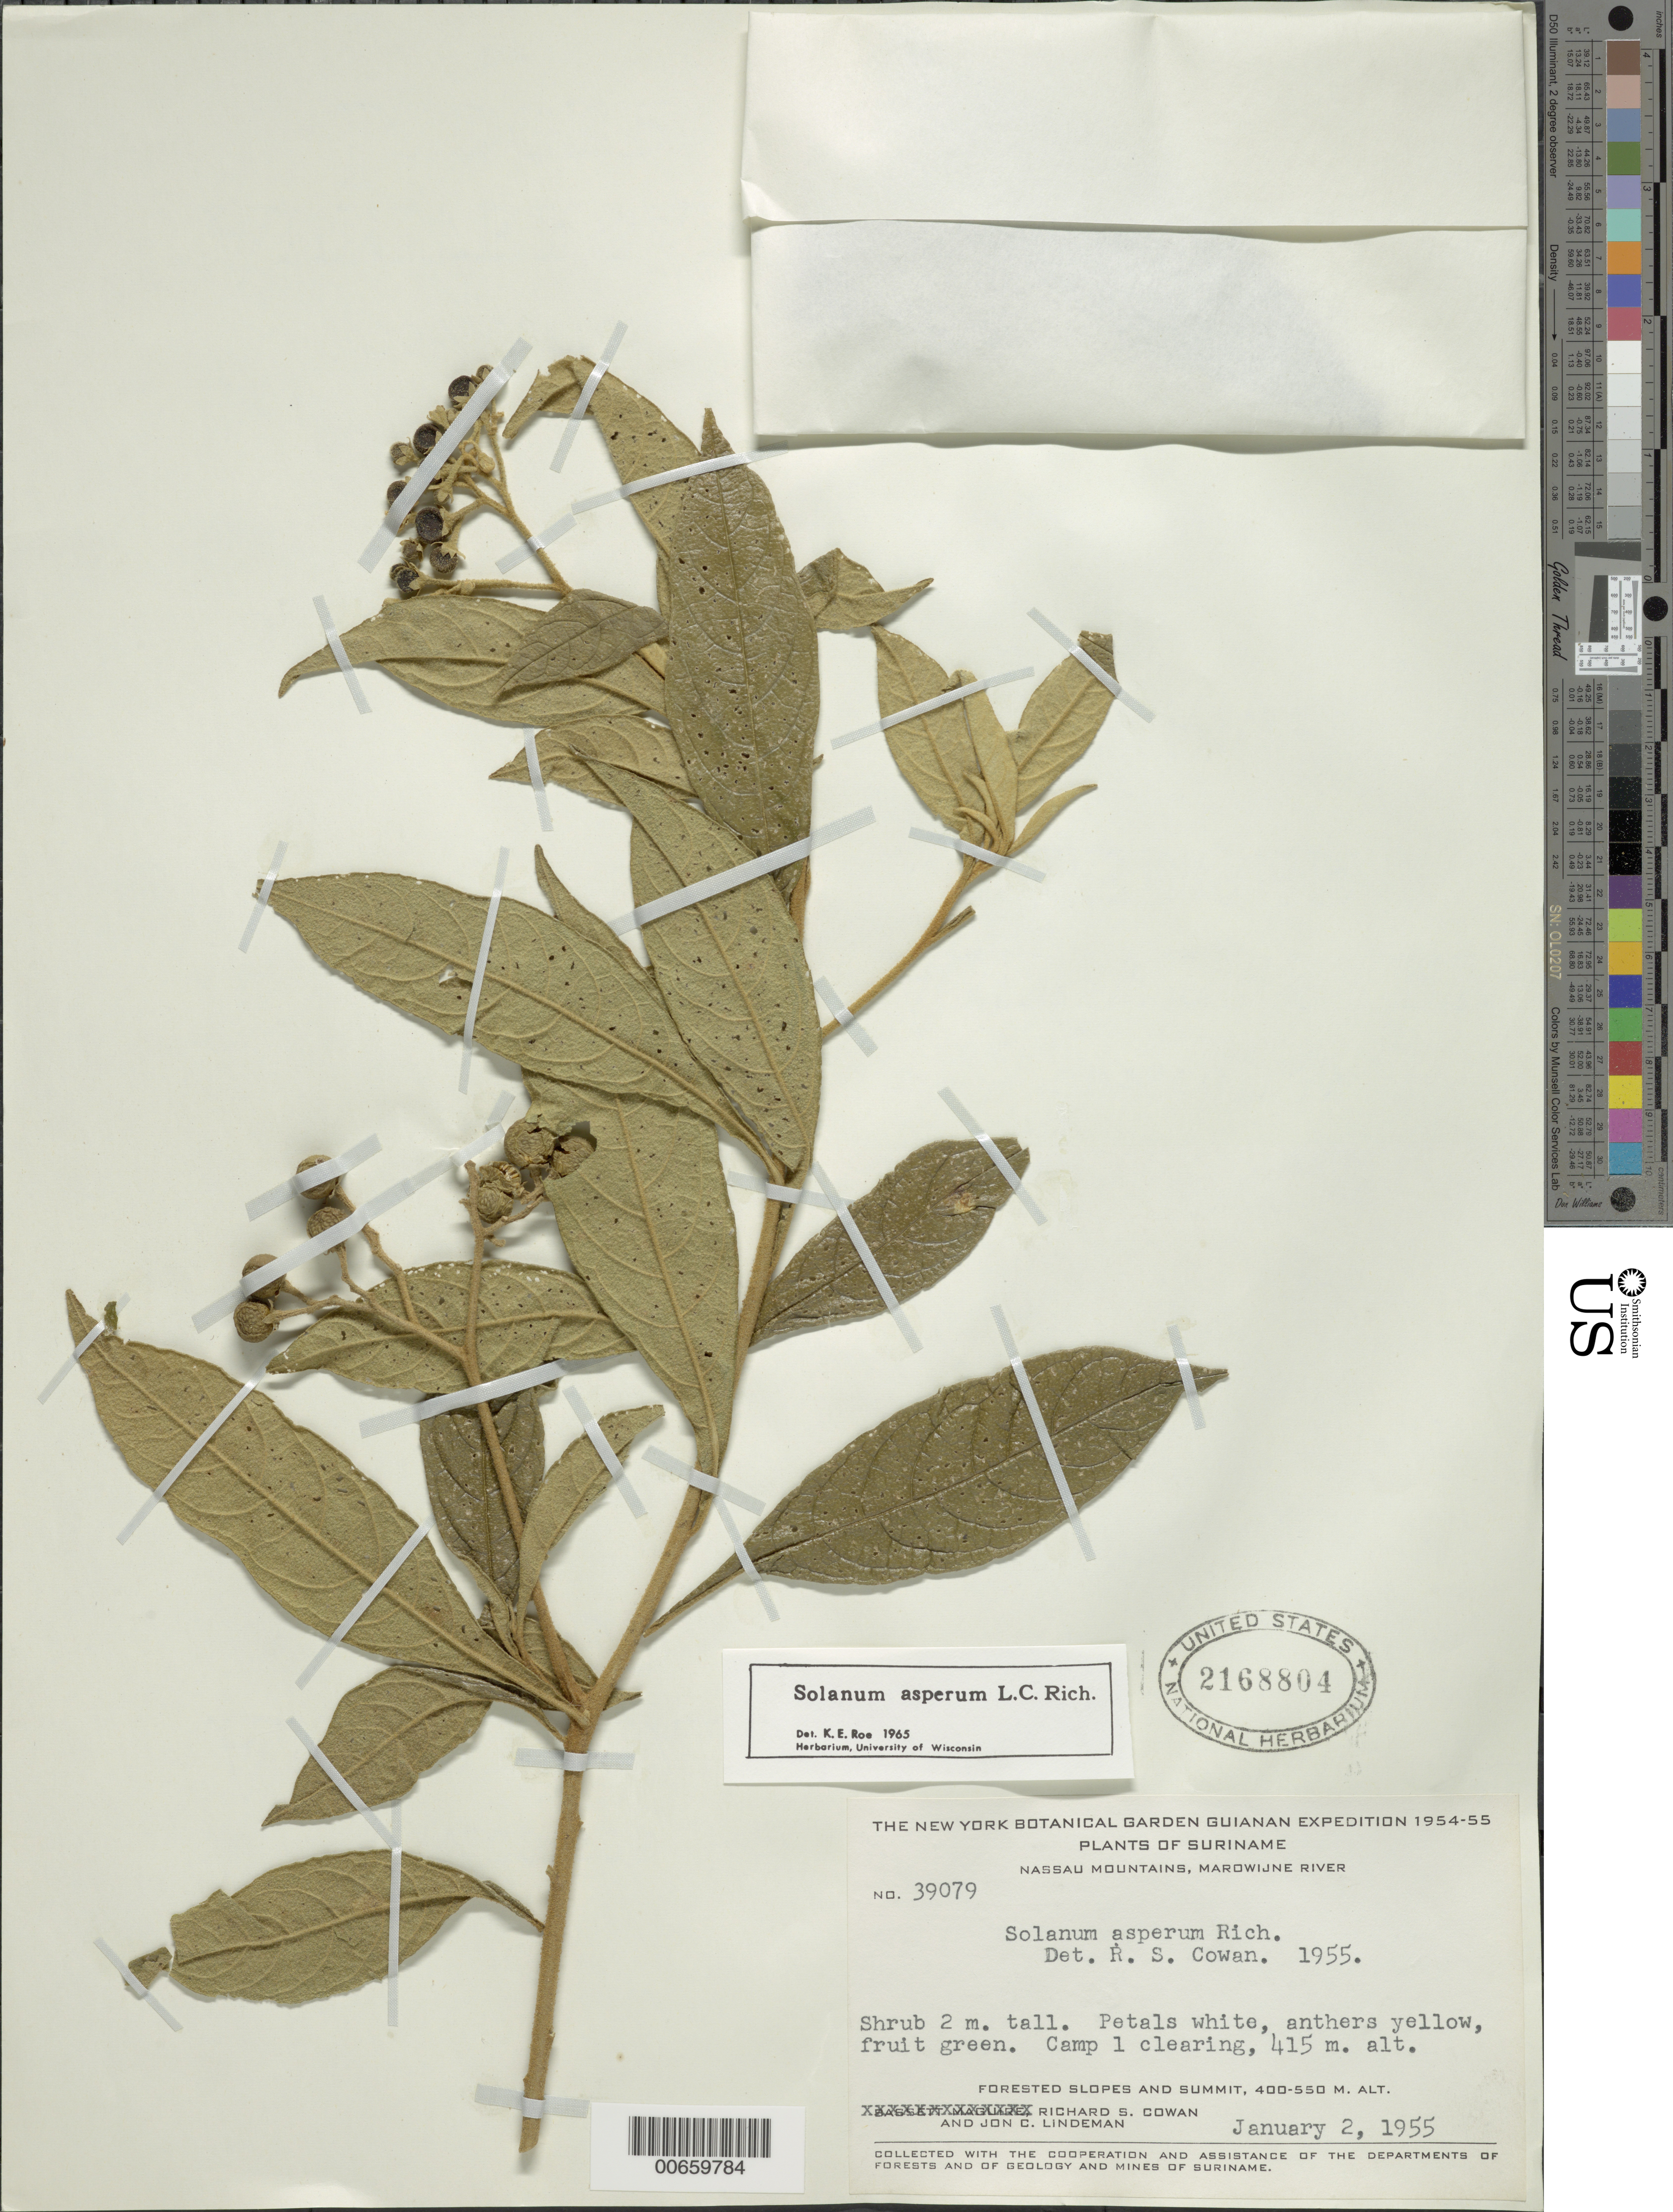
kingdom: Plantae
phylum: Tracheophyta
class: Magnoliopsida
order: Solanales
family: Solanaceae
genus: Solanum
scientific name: Solanum asperum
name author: Rich.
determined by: Roe, K. E.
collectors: R. S. Cowan & J. C. Lindeman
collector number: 39079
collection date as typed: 1 Jan 1955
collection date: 1955-01-01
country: Suriname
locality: Nassau Mts., Marowijne River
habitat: clearing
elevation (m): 415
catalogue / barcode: US 2168804